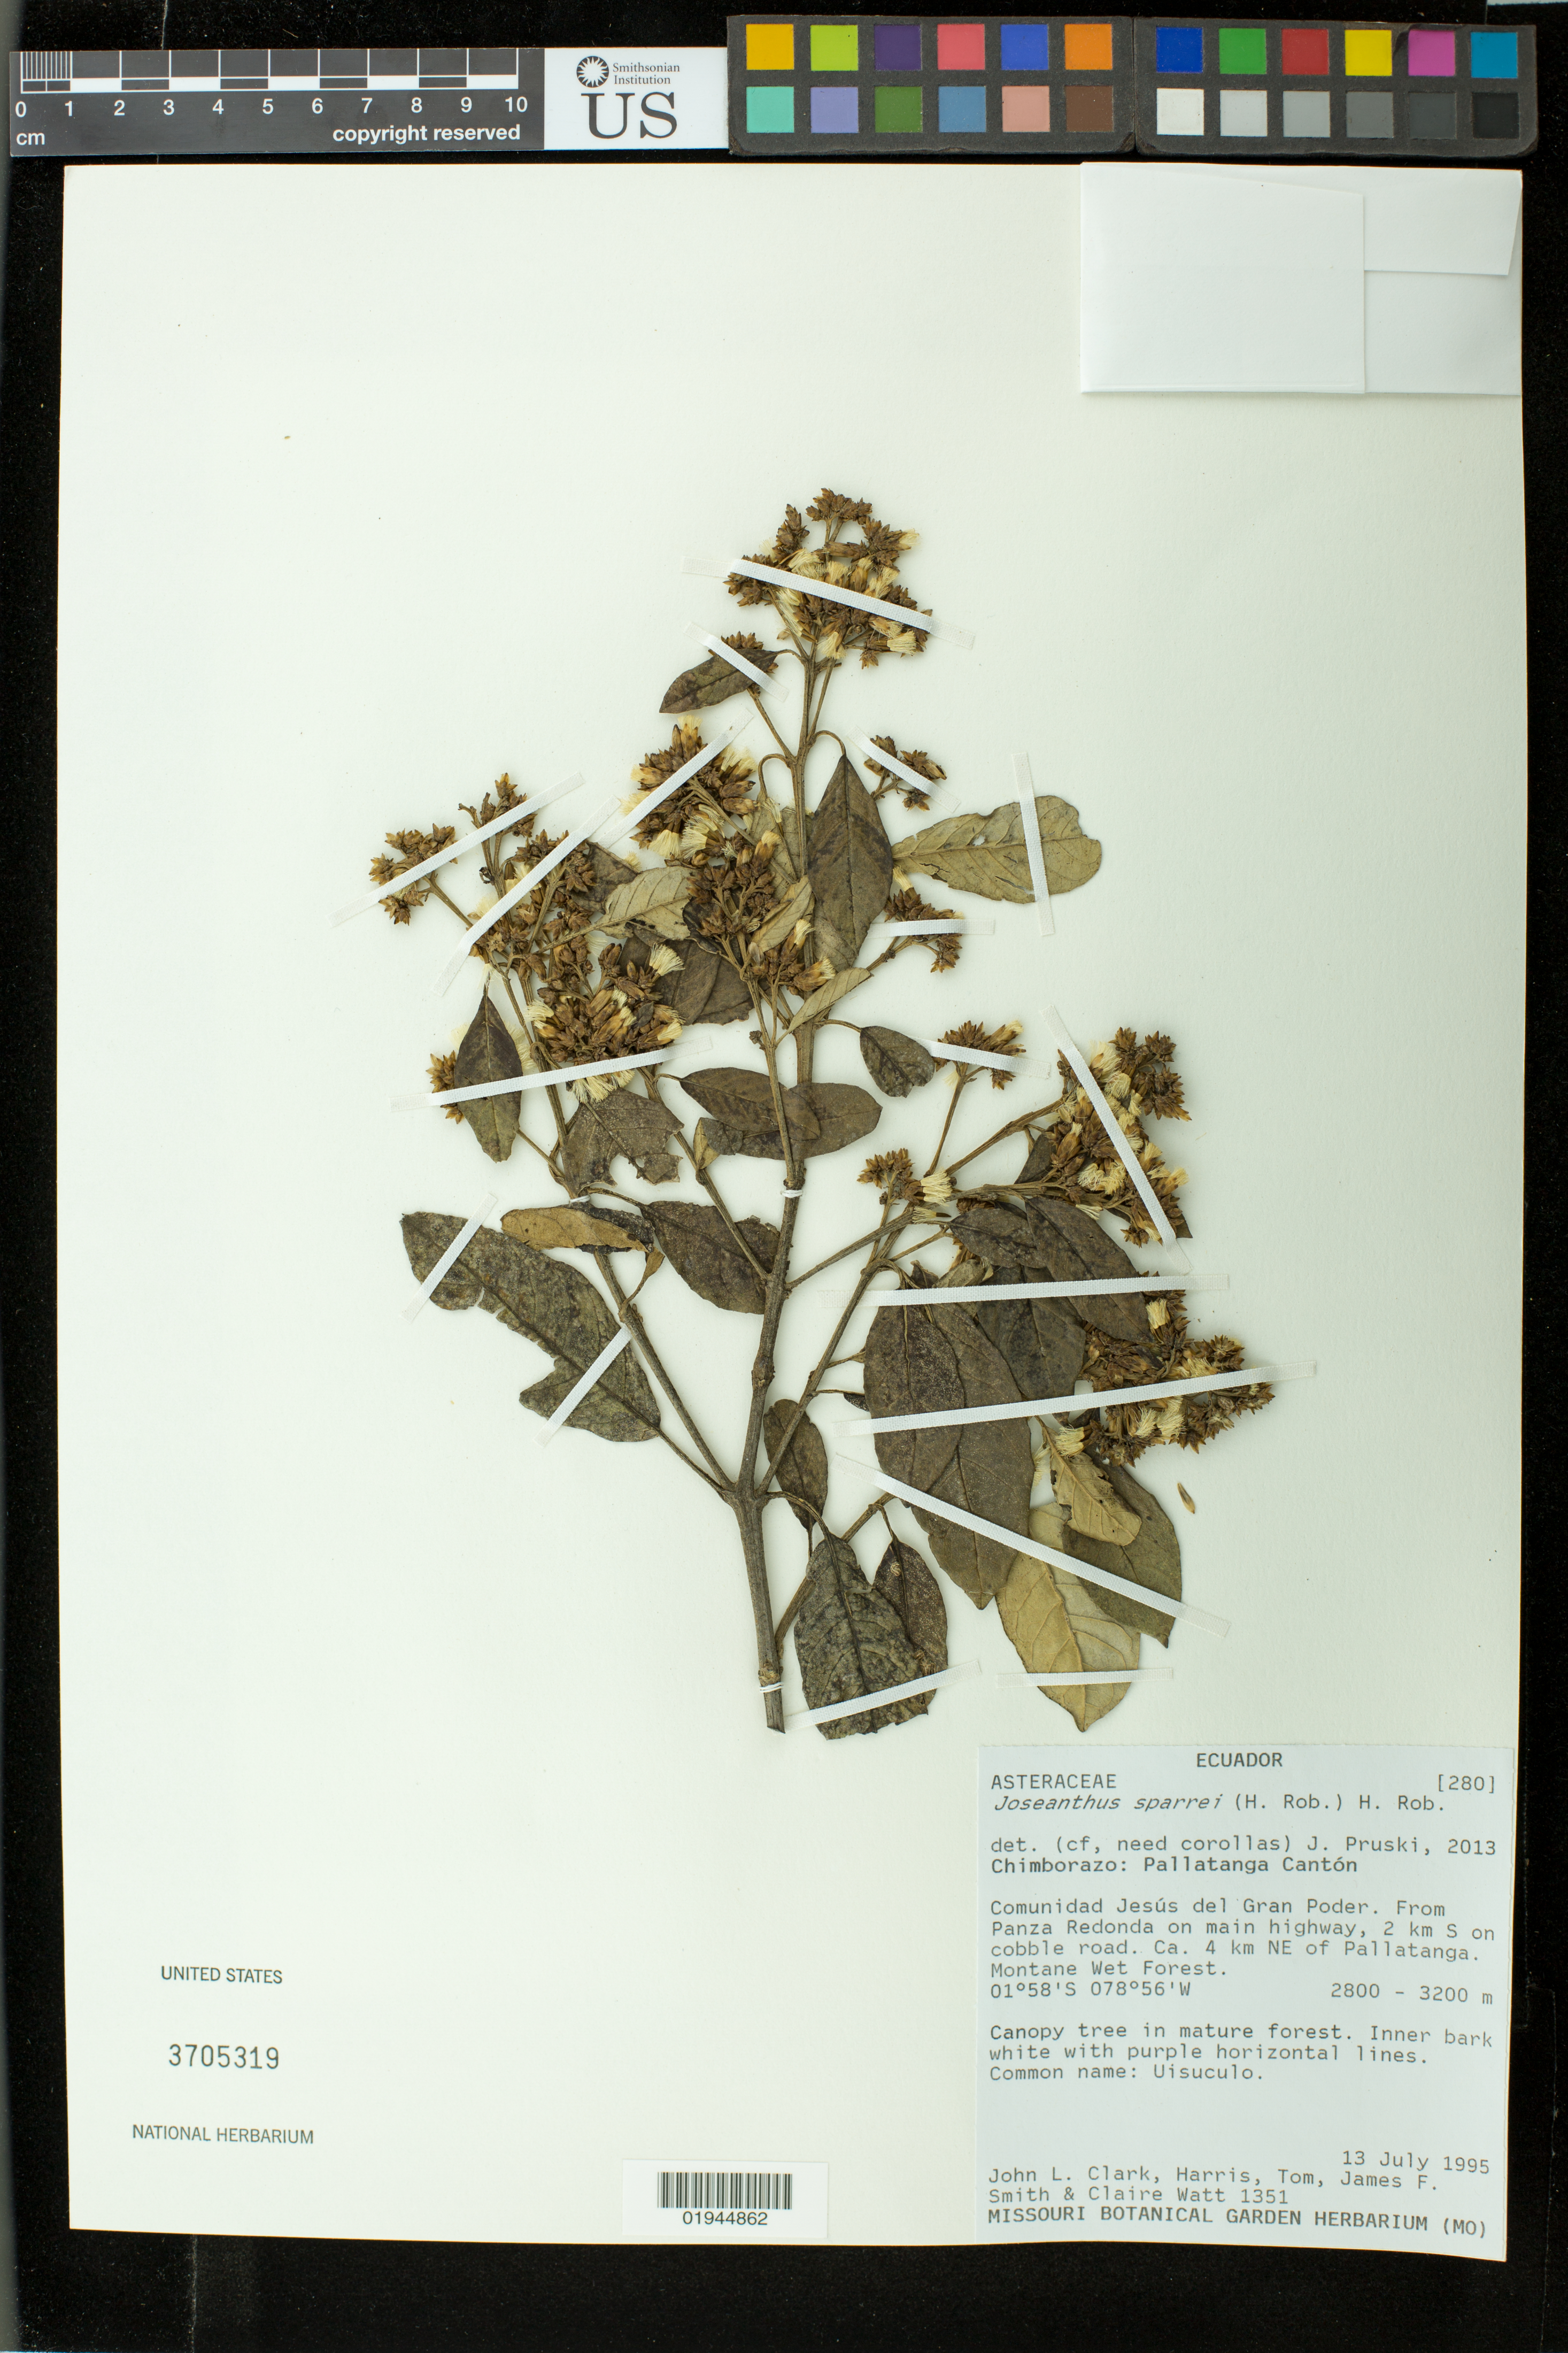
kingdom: Plantae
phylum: Tracheophyta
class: Magnoliopsida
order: Asterales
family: Asteraceae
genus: Critoniopsis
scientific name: Critoniopsis sodiroioides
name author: H. Rob. & V.A. Funk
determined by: Ávila C., Fabio Andrés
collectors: J. L. Clark, T. Harris, J. Smith & C. Watt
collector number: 1351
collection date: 1995-07-13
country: Ecuador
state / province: Chimborazo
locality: Pallatanga Canton. Comunidad Jesus del Gran Poder. From Panza Redonda on main highway, 2 km S on cobble road. Ca. 4 km NE of Pallatanga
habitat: montane wet forest, mature forest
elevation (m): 2800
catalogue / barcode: US 3705319